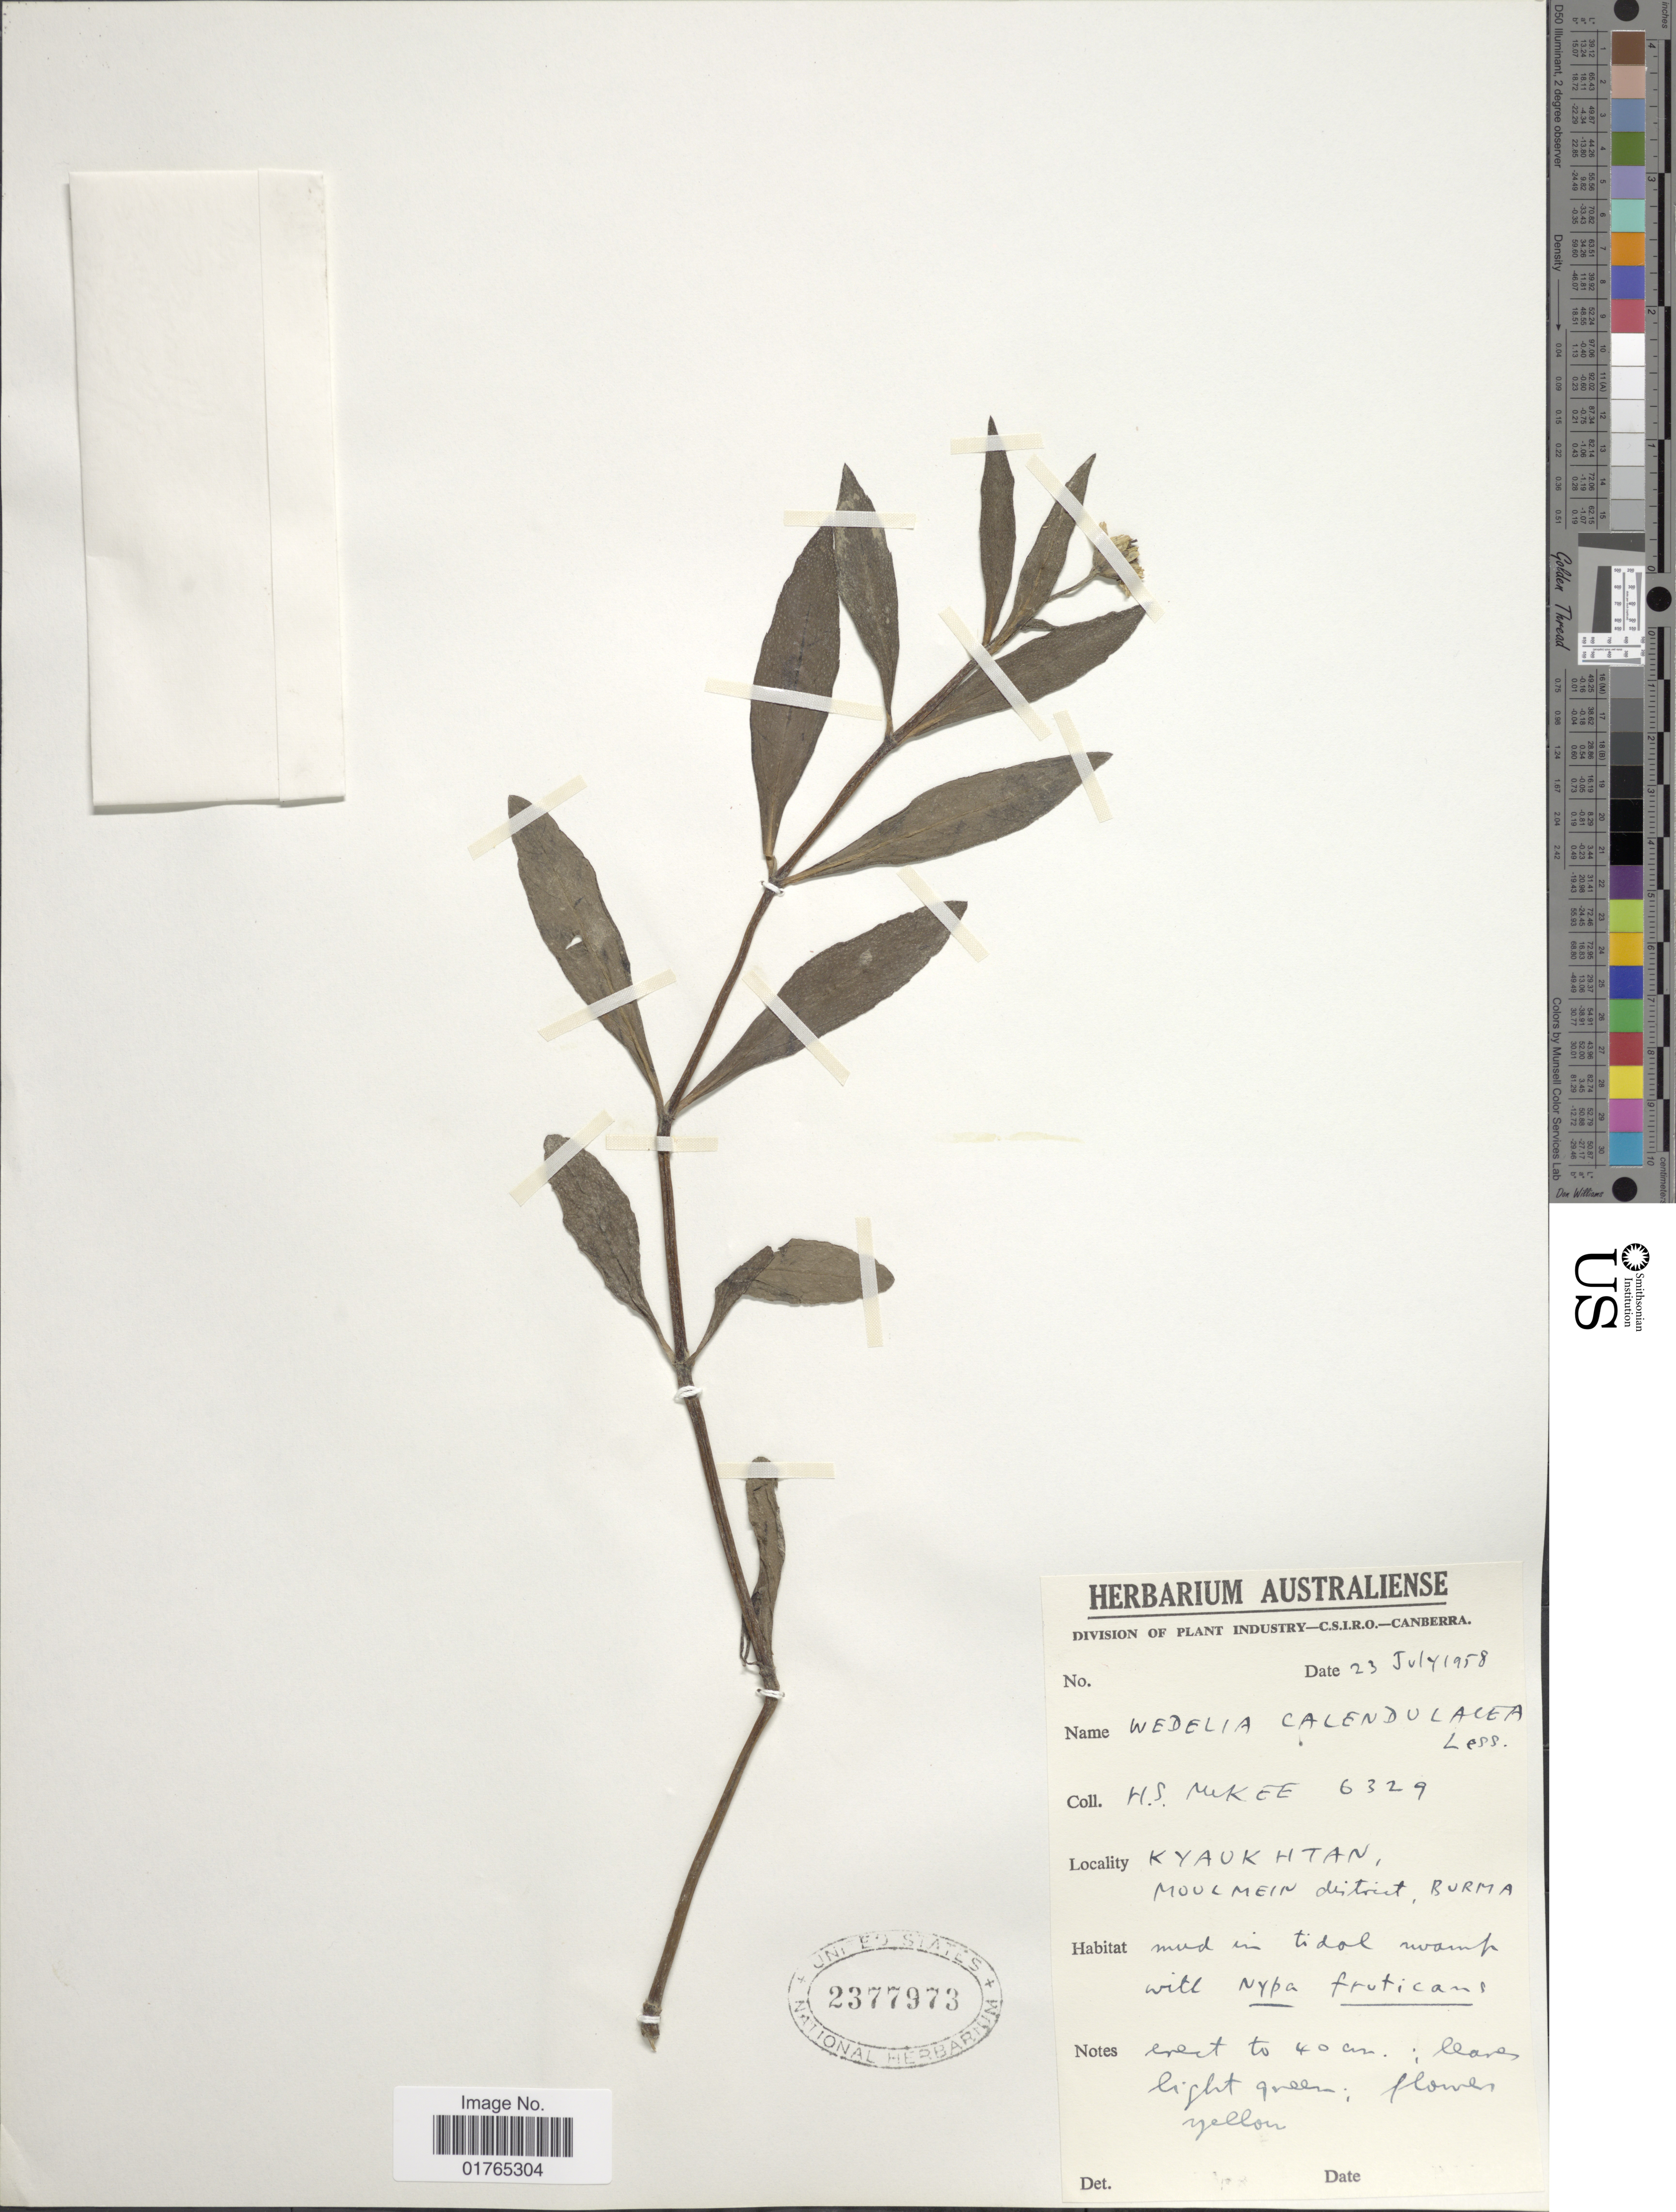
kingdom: Plantae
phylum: Tracheophyta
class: Magnoliopsida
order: Asterales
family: Asteraceae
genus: Pascalia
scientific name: Pascalia calendulaece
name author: Less.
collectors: Mukee, H.S.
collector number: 6329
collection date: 1958-07-23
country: Myanmar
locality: Kyaukhtan, Moulmein district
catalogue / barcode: US 2377973